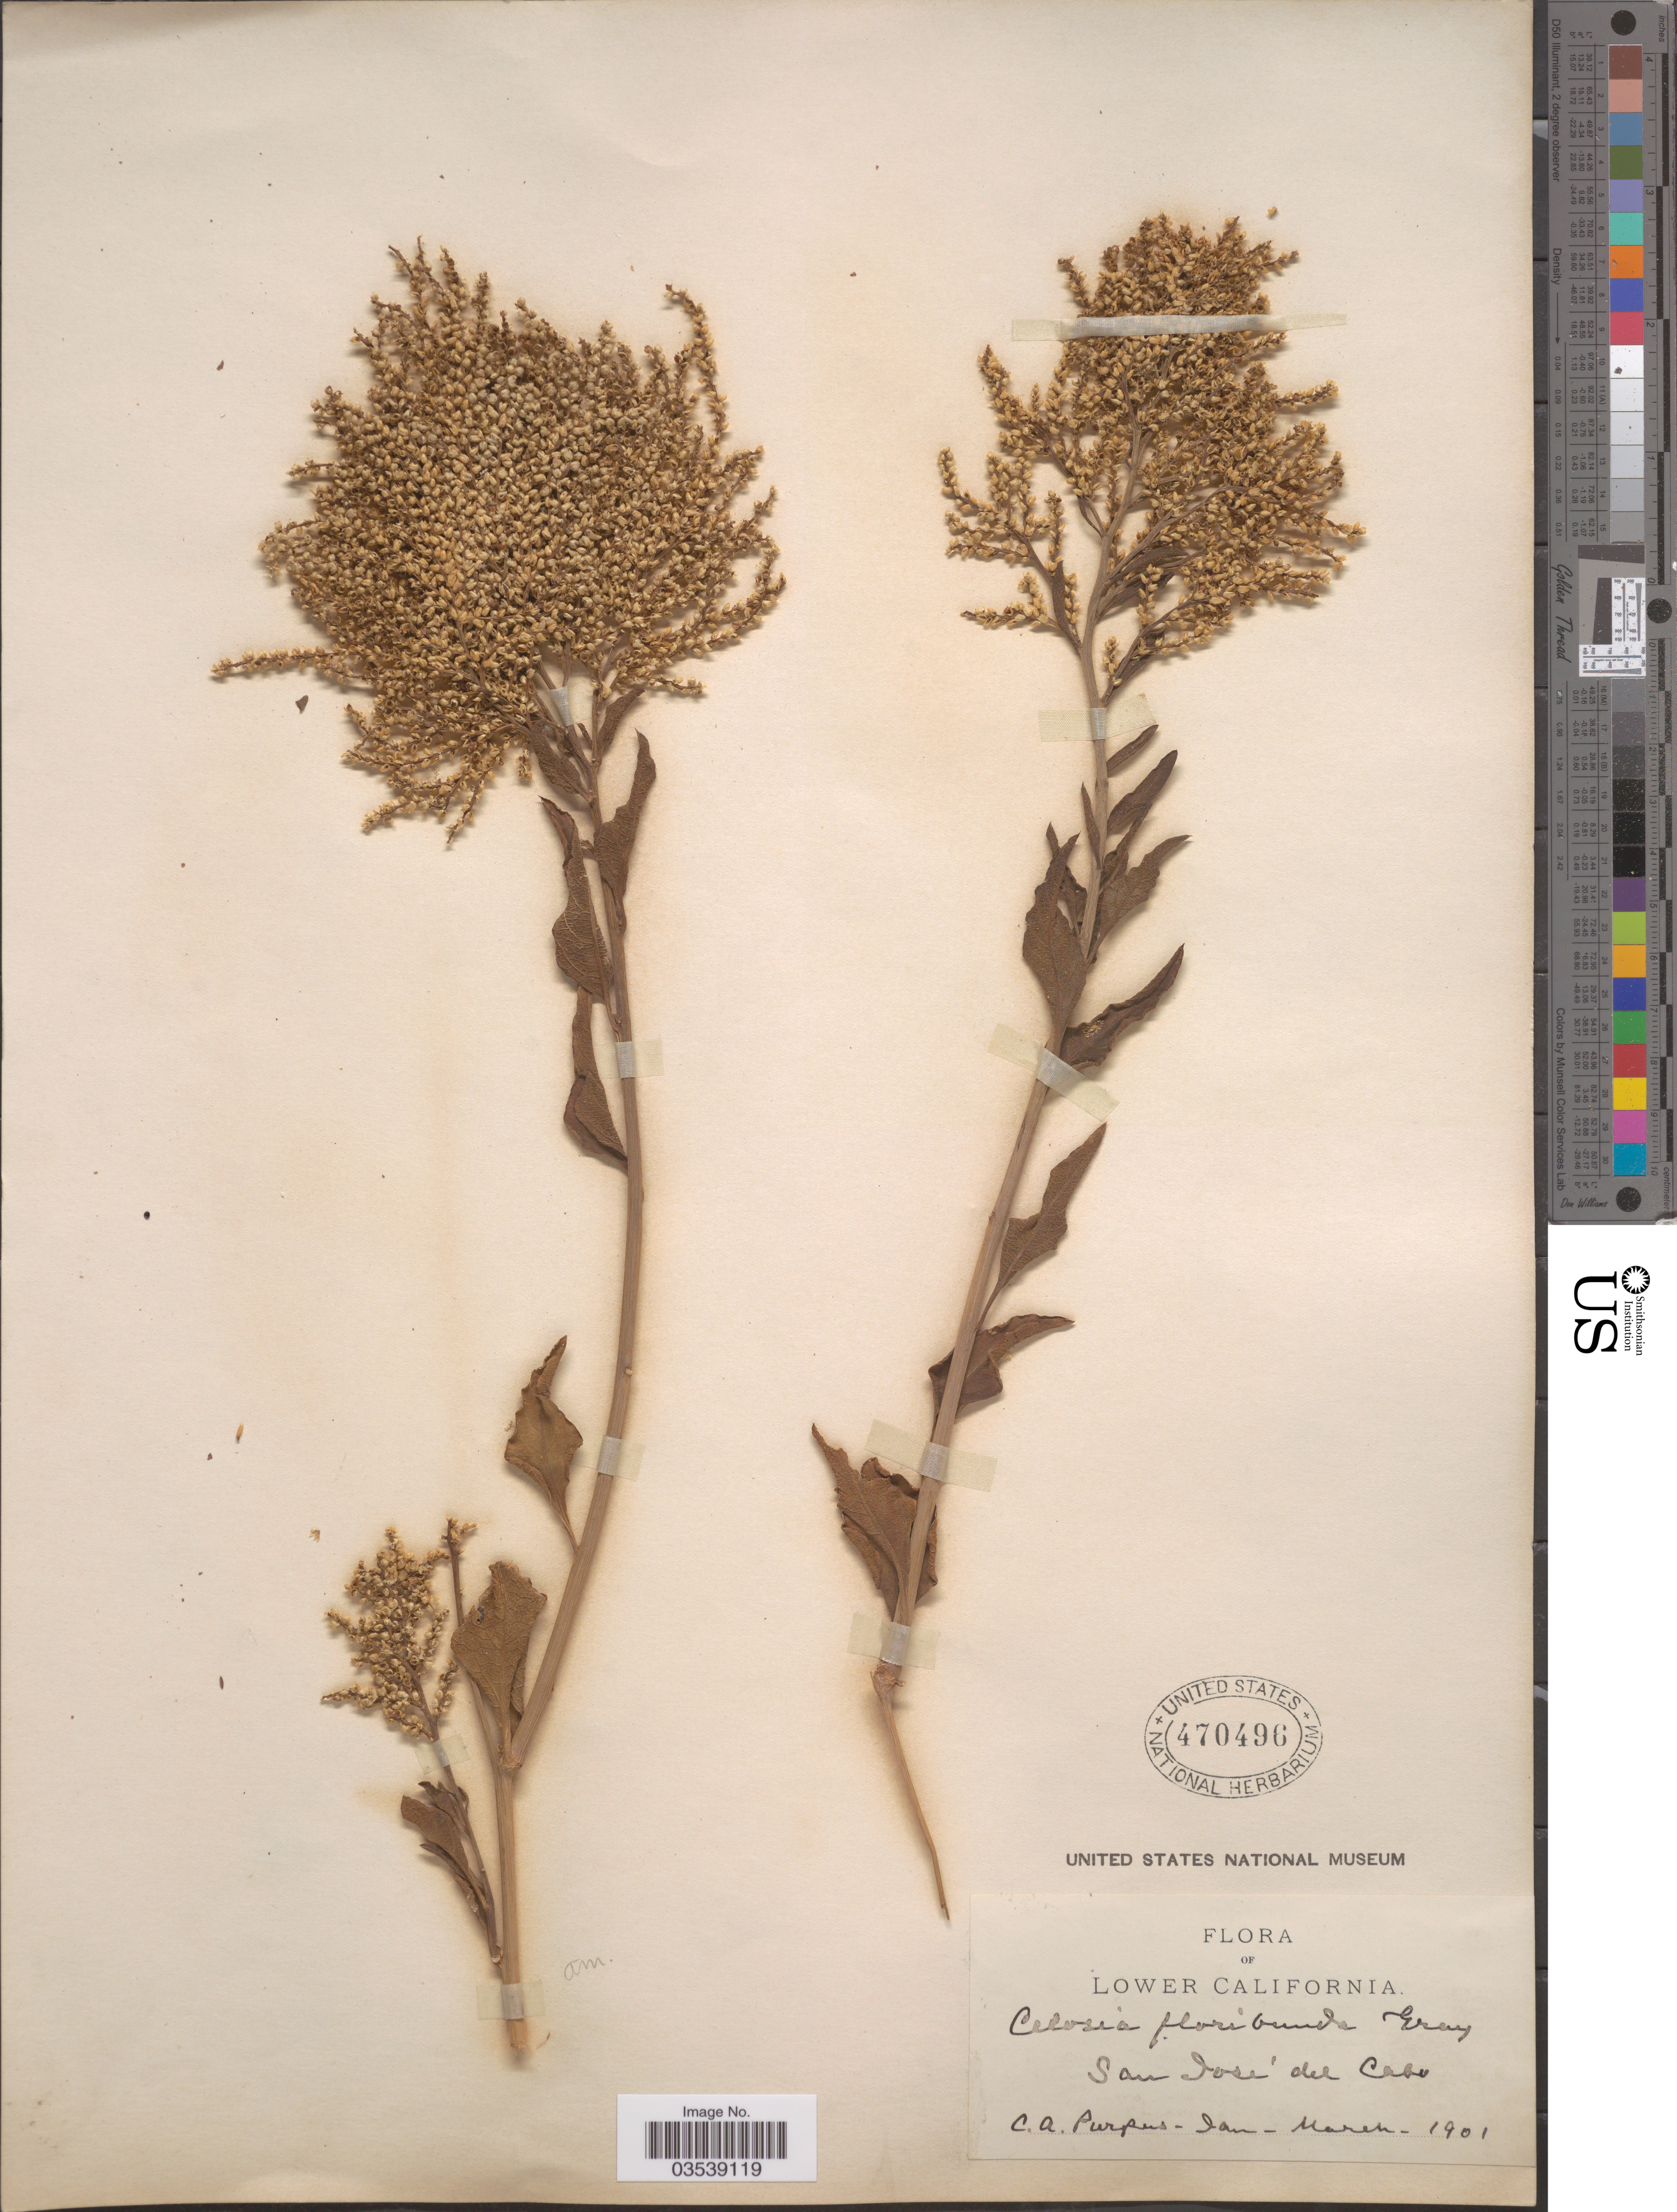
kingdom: Plantae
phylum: Tracheophyta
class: Magnoliopsida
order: Caryophyllales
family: Amaranthaceae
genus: Celosia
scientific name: Celosia floribunda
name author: A. Gray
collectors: C. A. Purpus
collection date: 1901-01/1901-03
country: Mexico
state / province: Baja California Sur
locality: Lower California. San Jose' del Cabo.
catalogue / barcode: US 470496